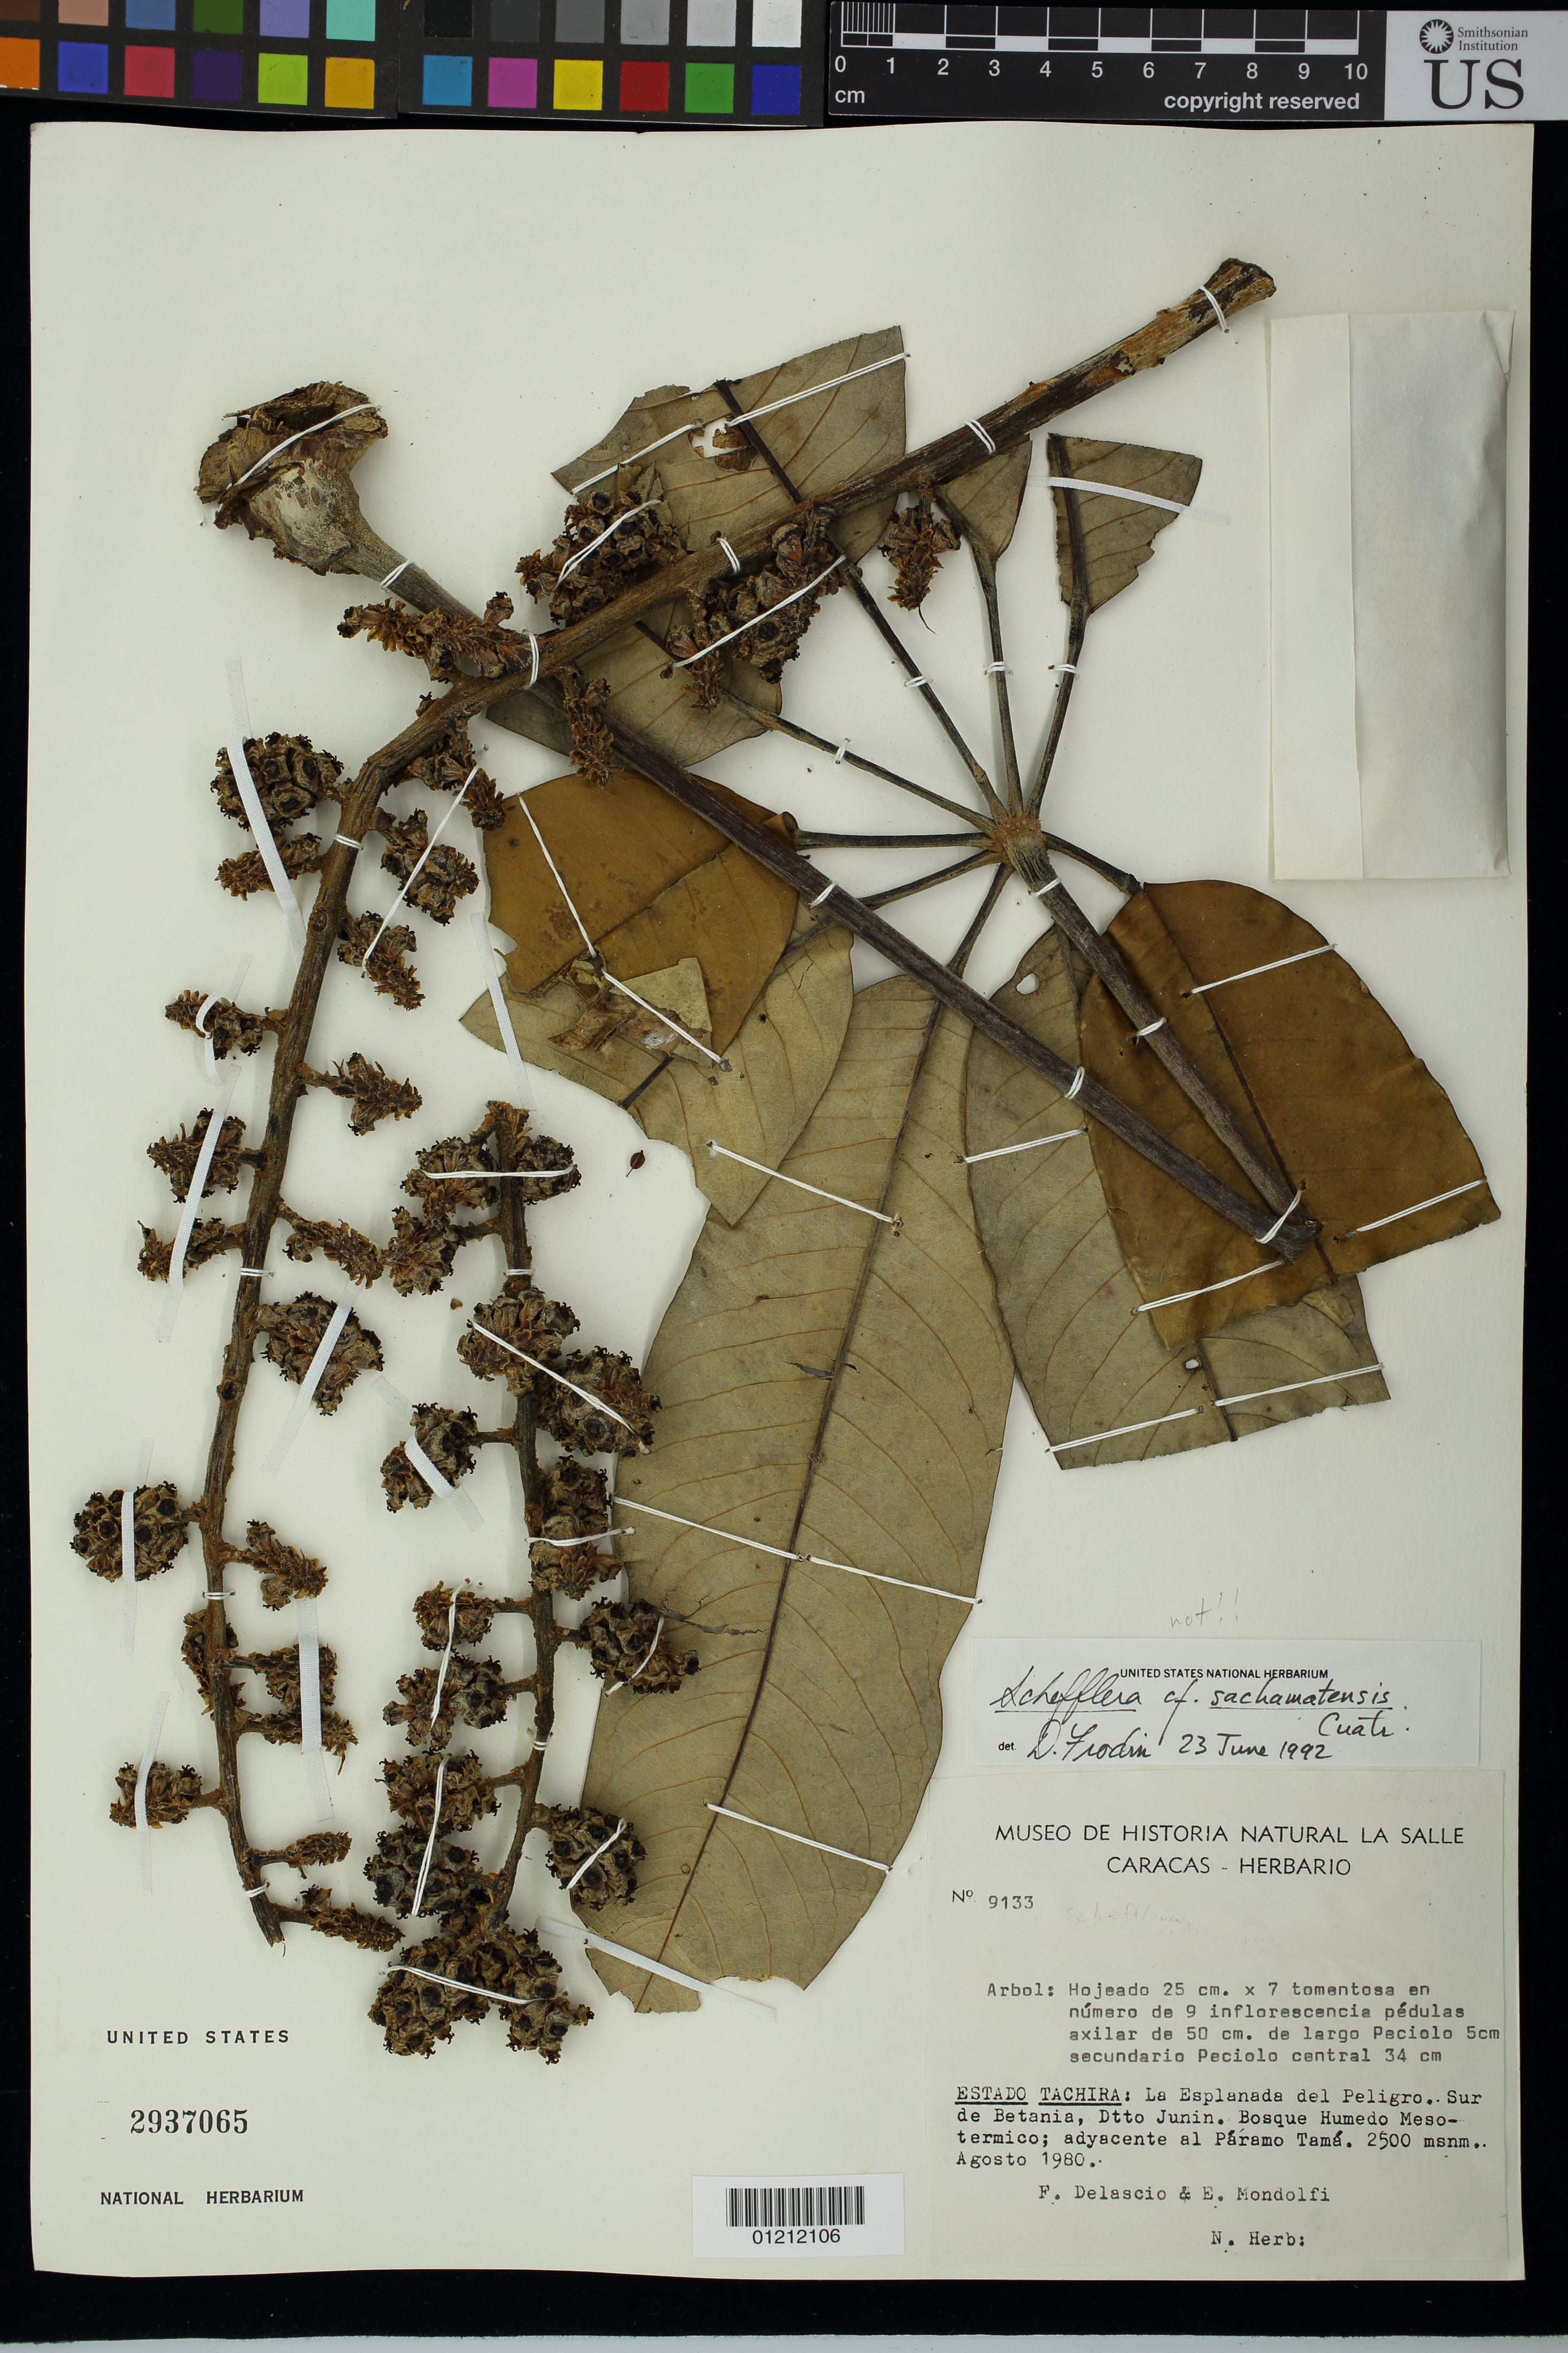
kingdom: Plantae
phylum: Tracheophyta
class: Magnoliopsida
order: Apiales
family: Araliaceae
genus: Schefflera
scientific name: Schefflera sp.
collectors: F. Delascio C. & E. Mondolfi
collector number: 9133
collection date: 1980-08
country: Venezuela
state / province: Tachira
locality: La Esplanada del Peligro. Sur de Betania, Dtto Junin. Bosque Humedo Mesotermico; adyacente al Páramo de Tamá.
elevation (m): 2500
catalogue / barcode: US 2937065